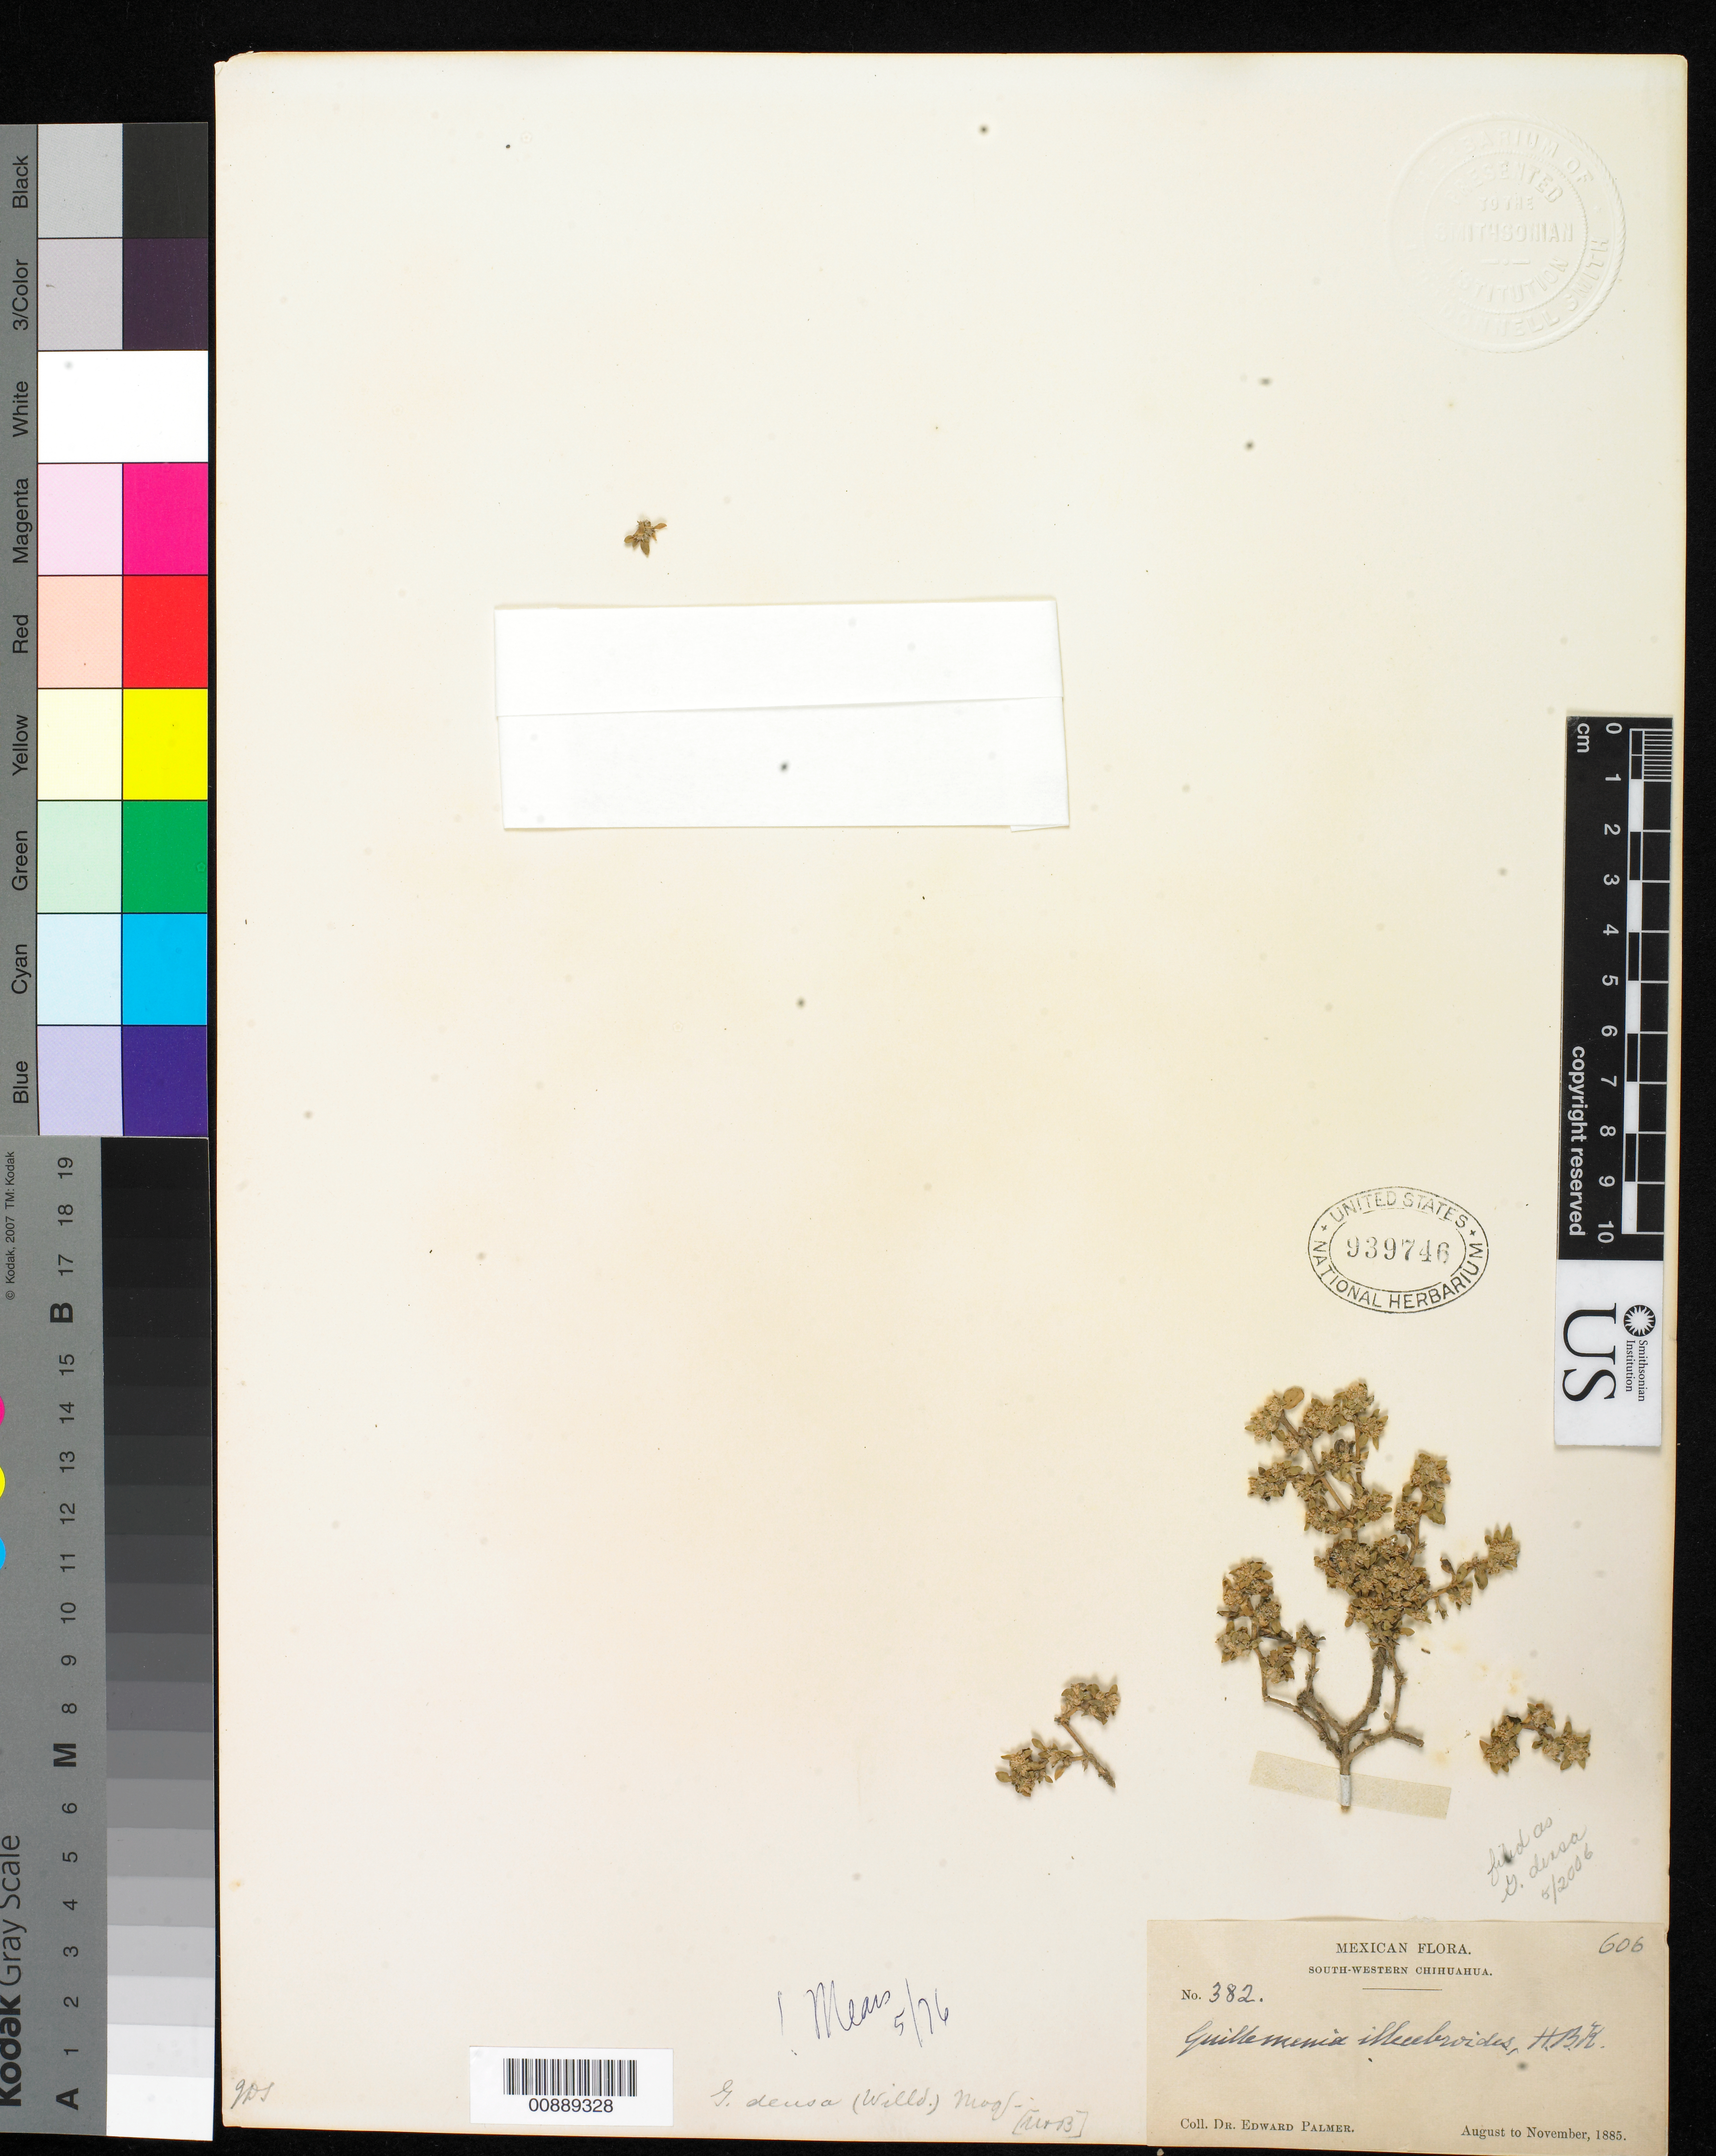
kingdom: Plantae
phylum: Tracheophyta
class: Magnoliopsida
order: Caryophyllales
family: Amaranthaceae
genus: Guilleminea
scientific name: Guilleminea densa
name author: (Humb. & Bonpl. ex Schult.) Moq.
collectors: E. Palmer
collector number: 382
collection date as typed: Aug 1885 to -- Nov 1885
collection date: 1885-08/1885-11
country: Mexico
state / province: Chihuahua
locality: South-Western Chihuahua.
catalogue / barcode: US 939746